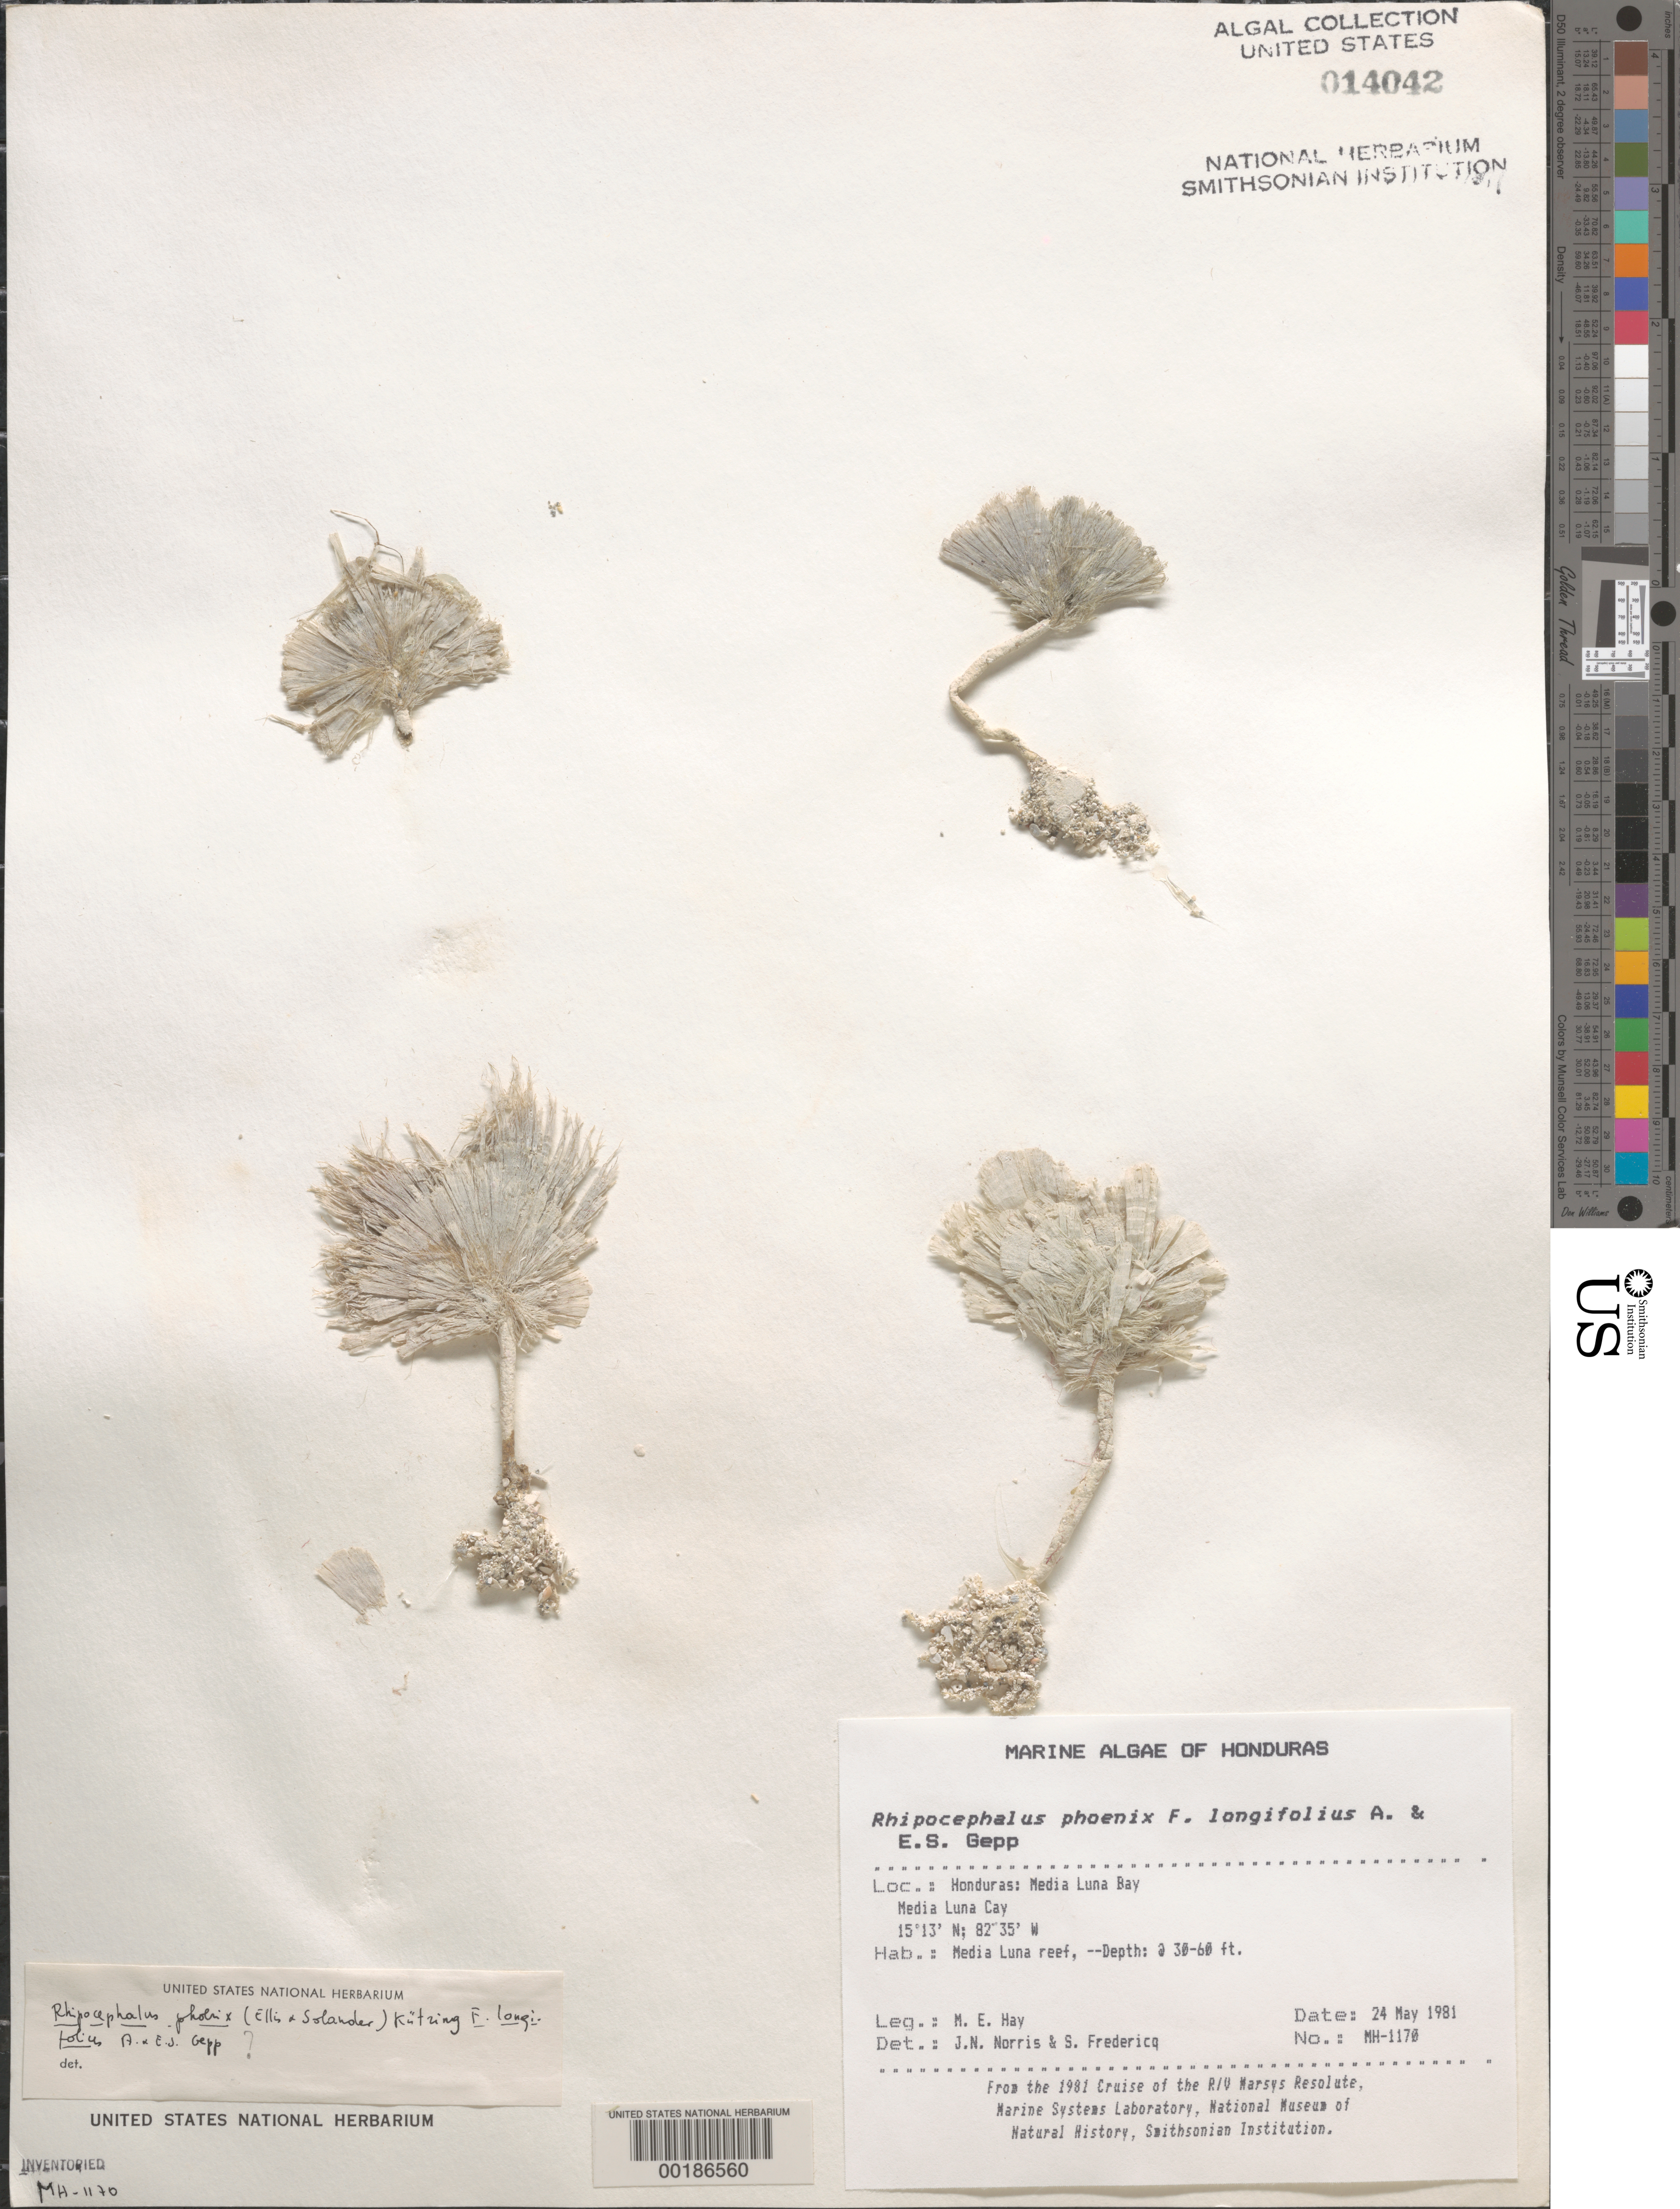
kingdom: Plantae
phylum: Chlorophyta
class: Ulvophyceae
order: Bryopsidales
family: Udoteaceae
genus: Rhipocephalus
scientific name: Rhipocephalus phoenix f. longifolius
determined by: Norris, J. N.; Fredericq, S.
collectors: M. E. Hay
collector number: MEH-1170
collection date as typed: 24 May 1981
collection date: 1981-05-24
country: Honduras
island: Media Luna Cay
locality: Media Luna Bay, Media Luna Reef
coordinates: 15 13' N, 82 35' W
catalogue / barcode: US 14042